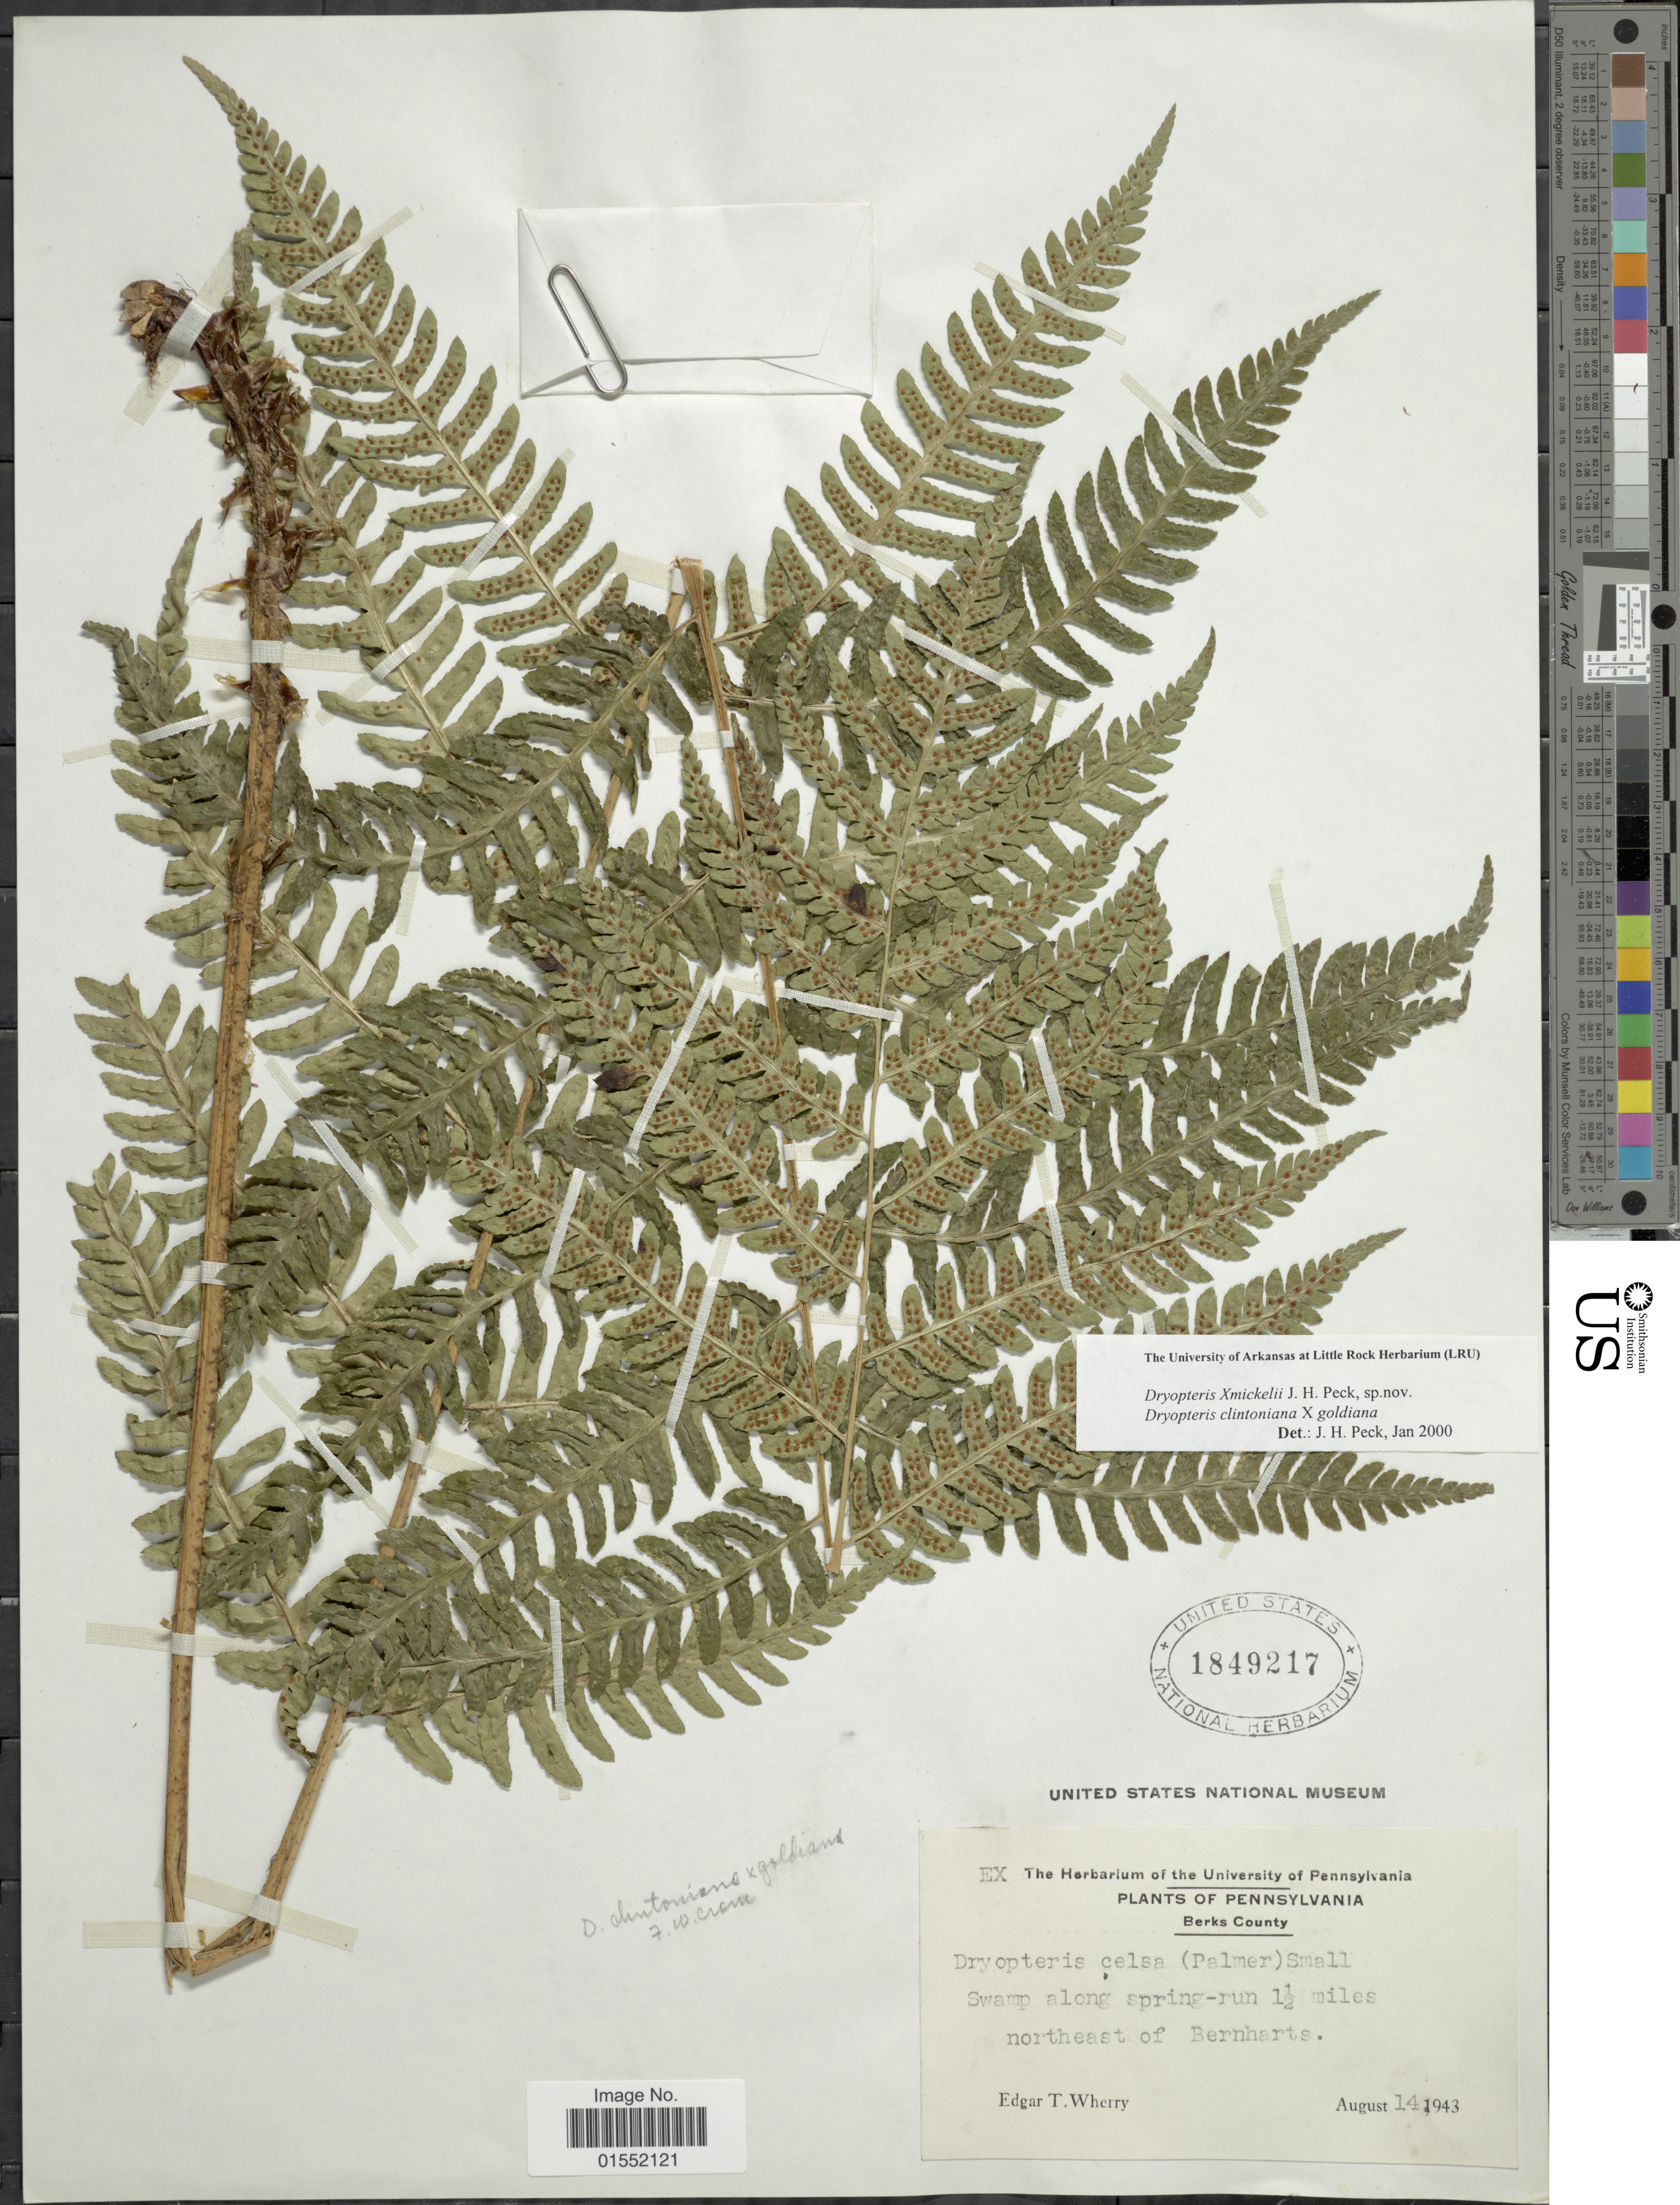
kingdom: Plantae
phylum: Tracheophyta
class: Polypodiopsida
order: Polypodiales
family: Dryopteridaceae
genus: Dryopteris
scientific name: Dryopteris x mickelii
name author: J.H. Peck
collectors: E. T. Wherry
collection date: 1943-08-14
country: United States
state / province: Pennsylvania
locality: Berks County, Swamp along spring-run 1½ miles northeast of Bernharts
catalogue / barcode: US 1849217